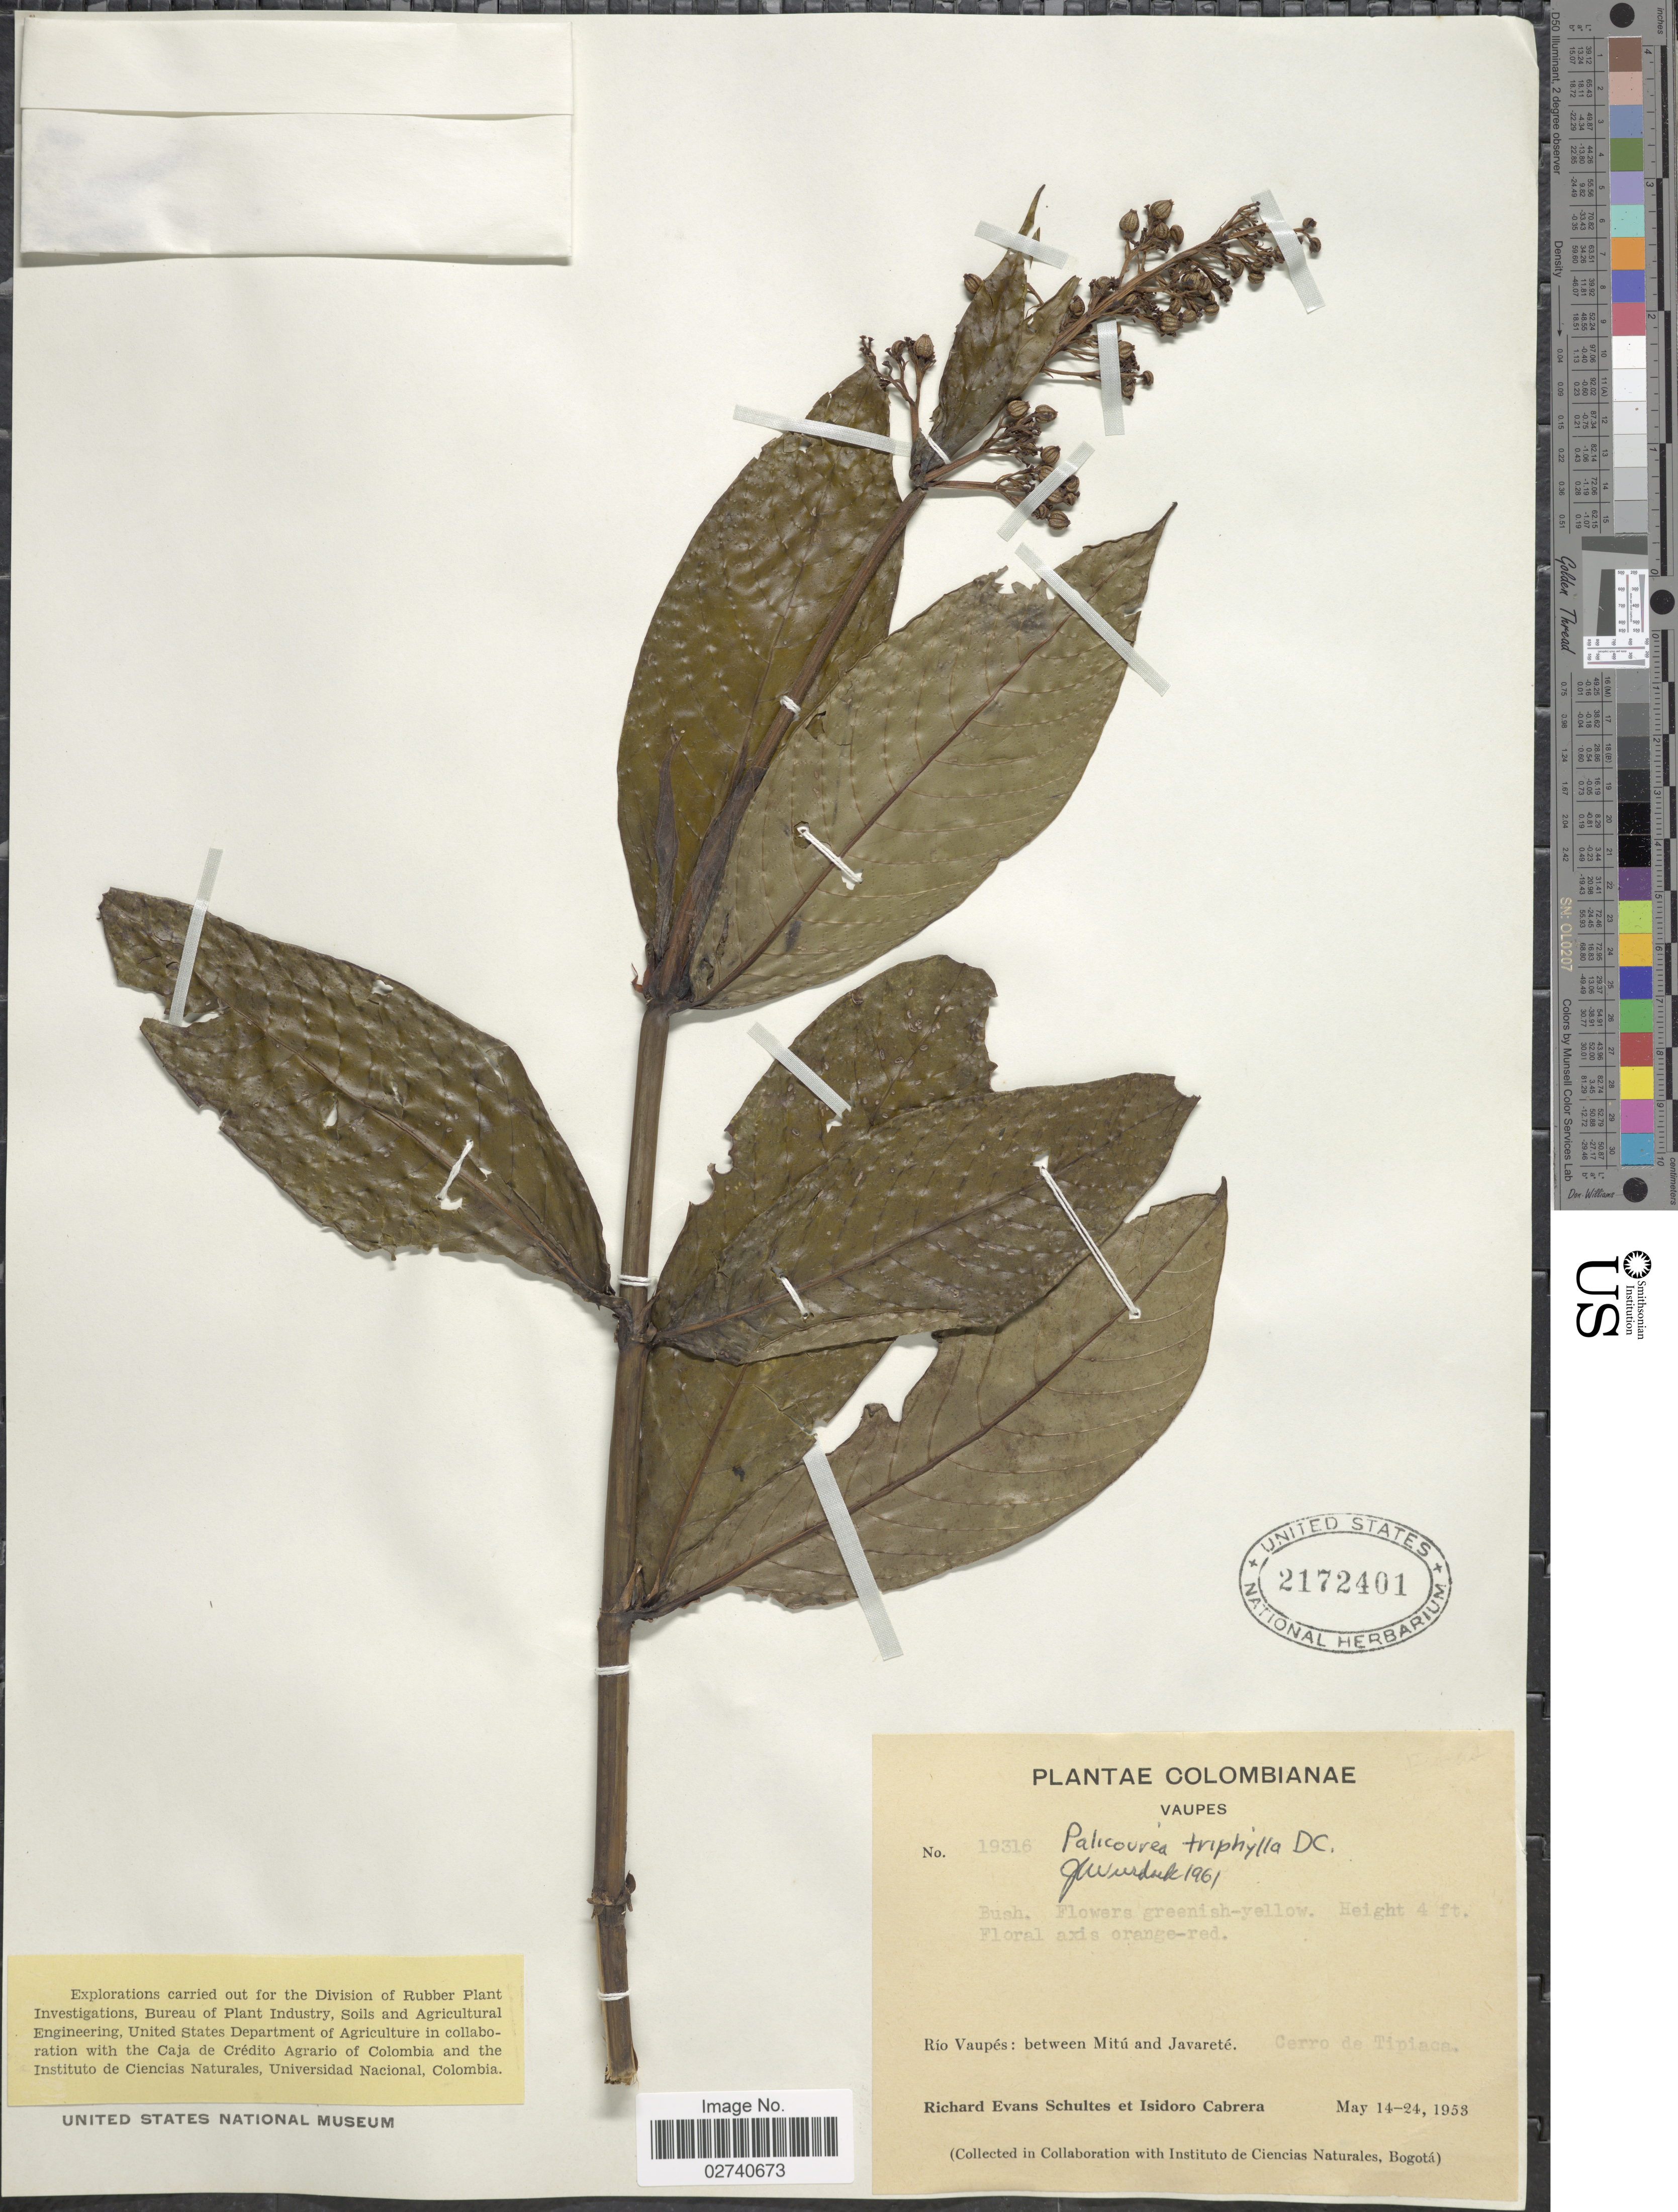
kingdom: Plantae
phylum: Tracheophyta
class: Magnoliopsida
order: Gentianales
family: Rubiaceae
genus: Palicourea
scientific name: Palicourea triphylla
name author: DC.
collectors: R. E. Schultes & I. Cabrera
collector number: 19316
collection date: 1953-05-14/1953-05-24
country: Colombia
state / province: Vaupés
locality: Rio Vaupes: between Mitu and Javarete. Cerro de Tipiaca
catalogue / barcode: US 2172401